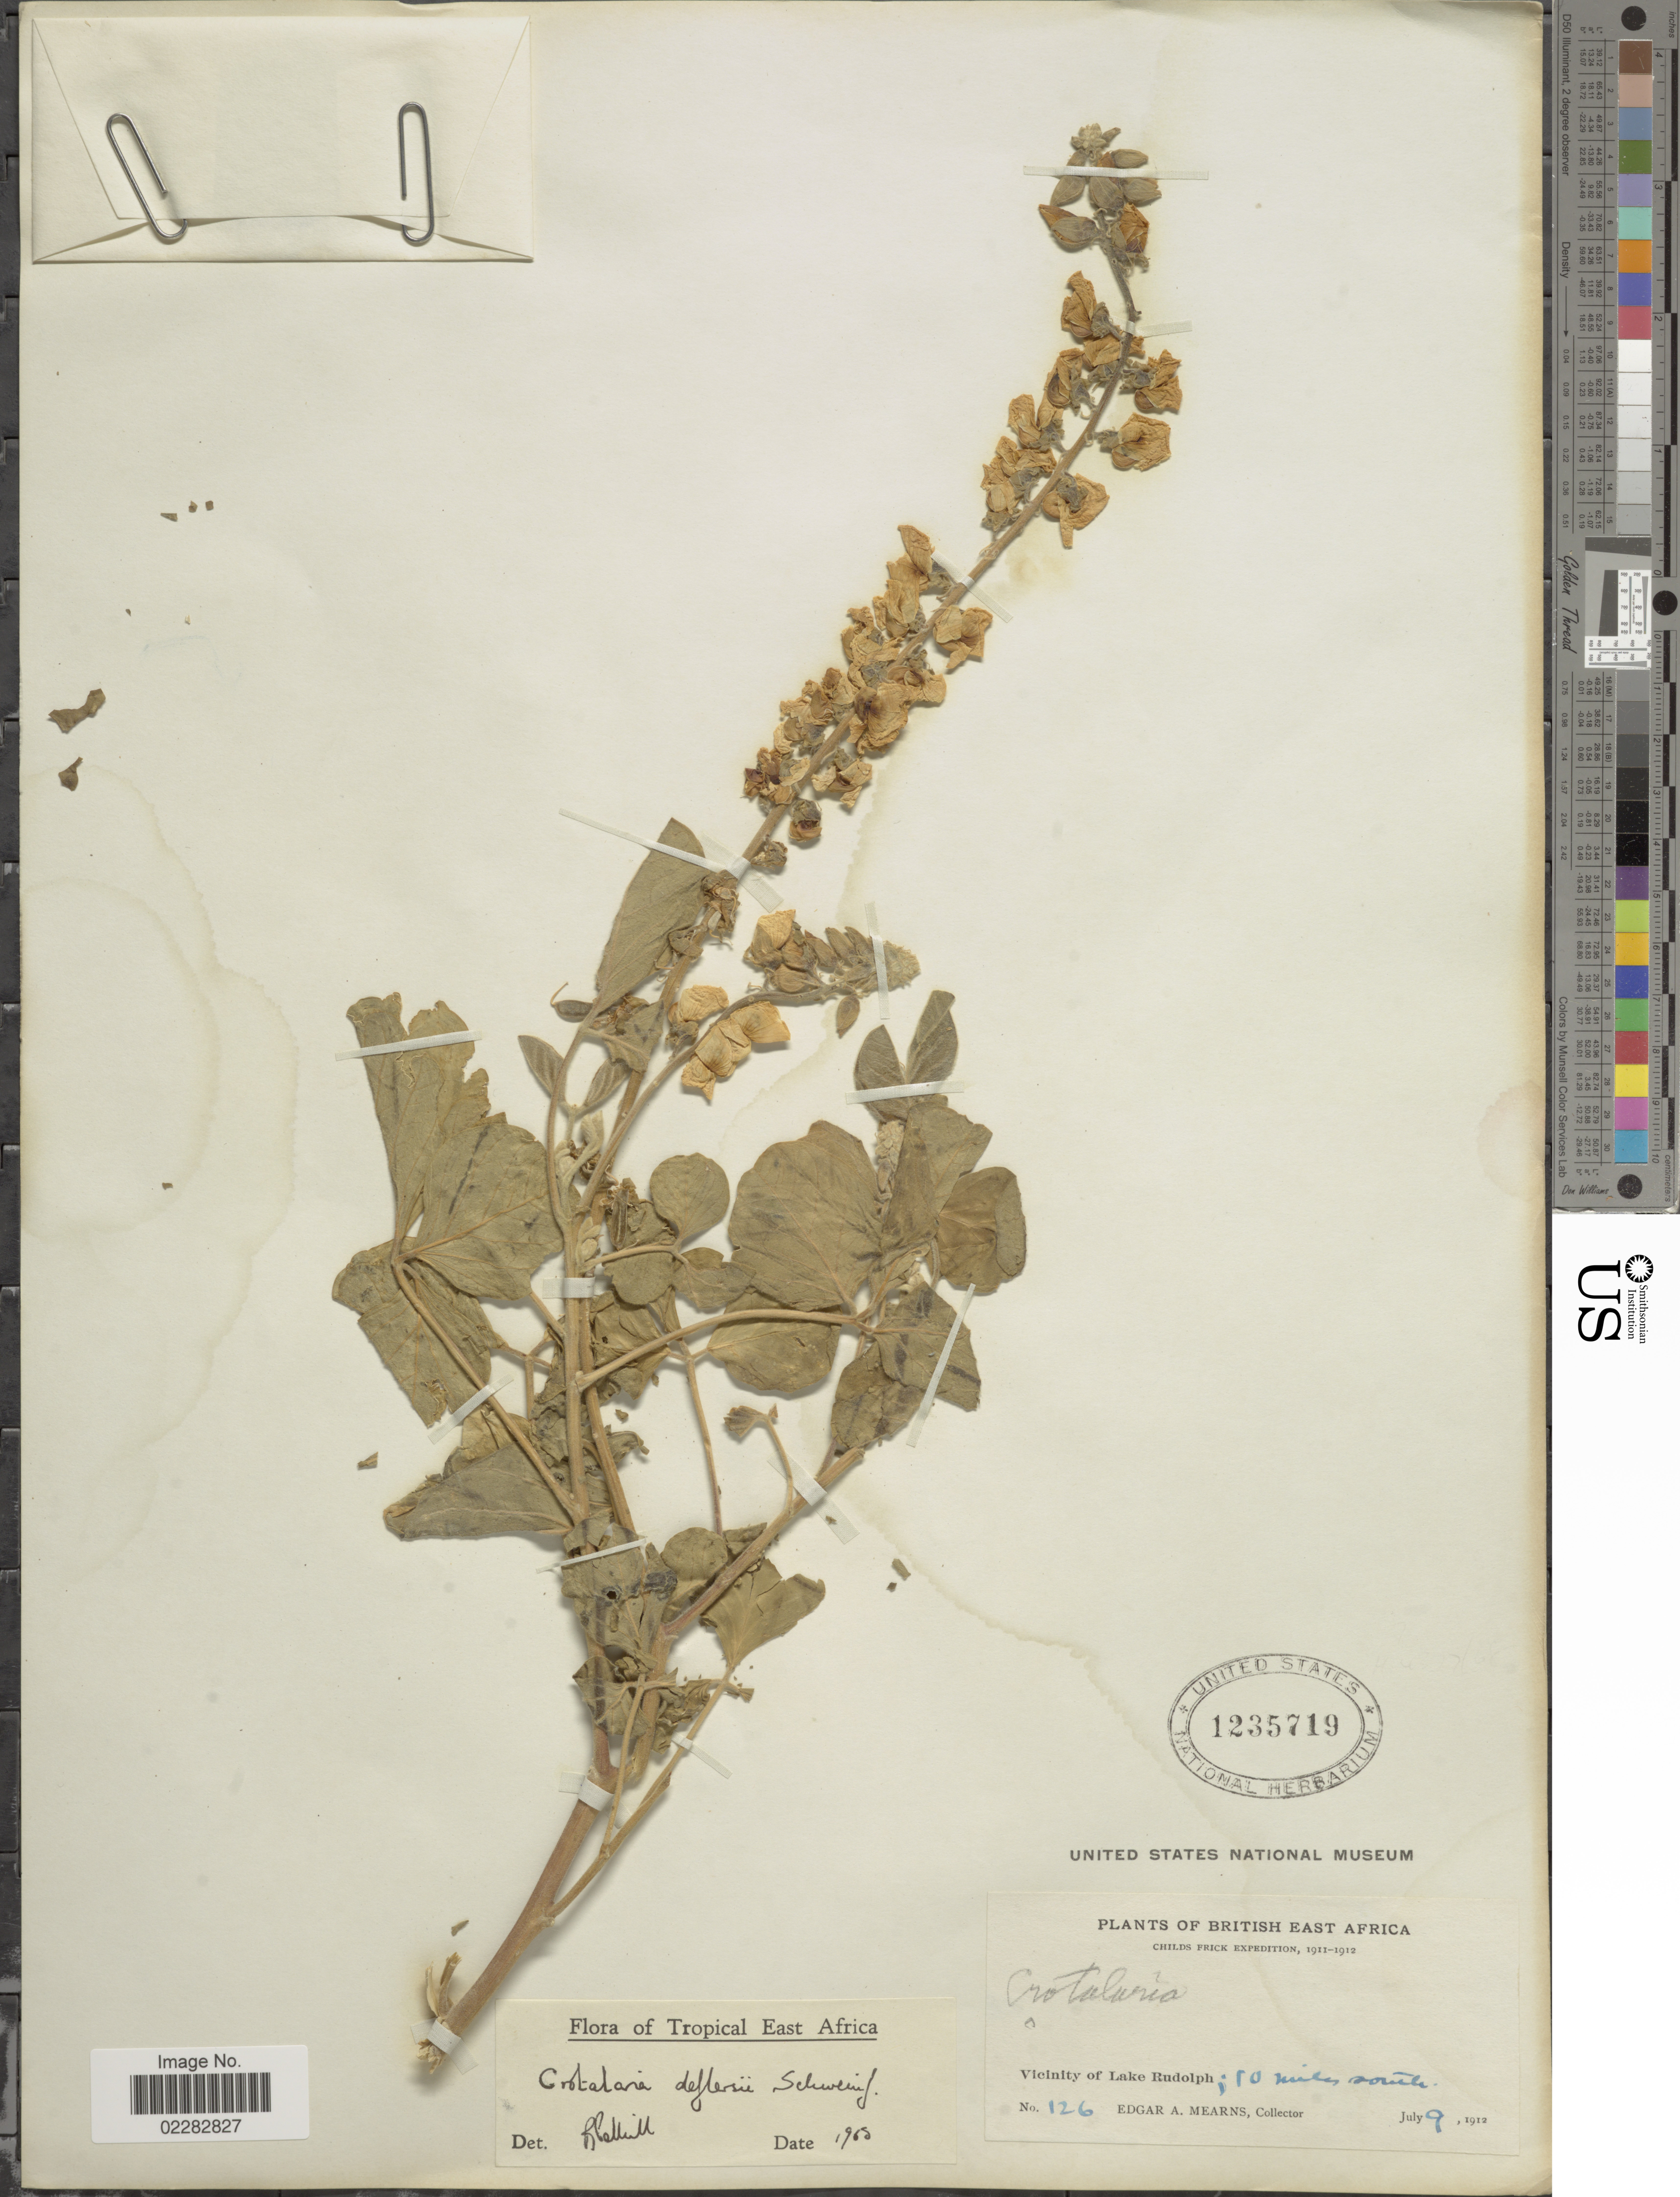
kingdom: Plantae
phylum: Tracheophyta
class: Magnoliopsida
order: Fabales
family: Fabaceae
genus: Crotalaria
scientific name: Crotalaria deflersii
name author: Schweinf.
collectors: E. A. Mearns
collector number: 126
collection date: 1912-07-09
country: Kenya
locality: British East Africa, Vicinity of Lake Rudolph; 10 miles south, Childs Frick [unsure placement].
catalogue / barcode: US 1235719